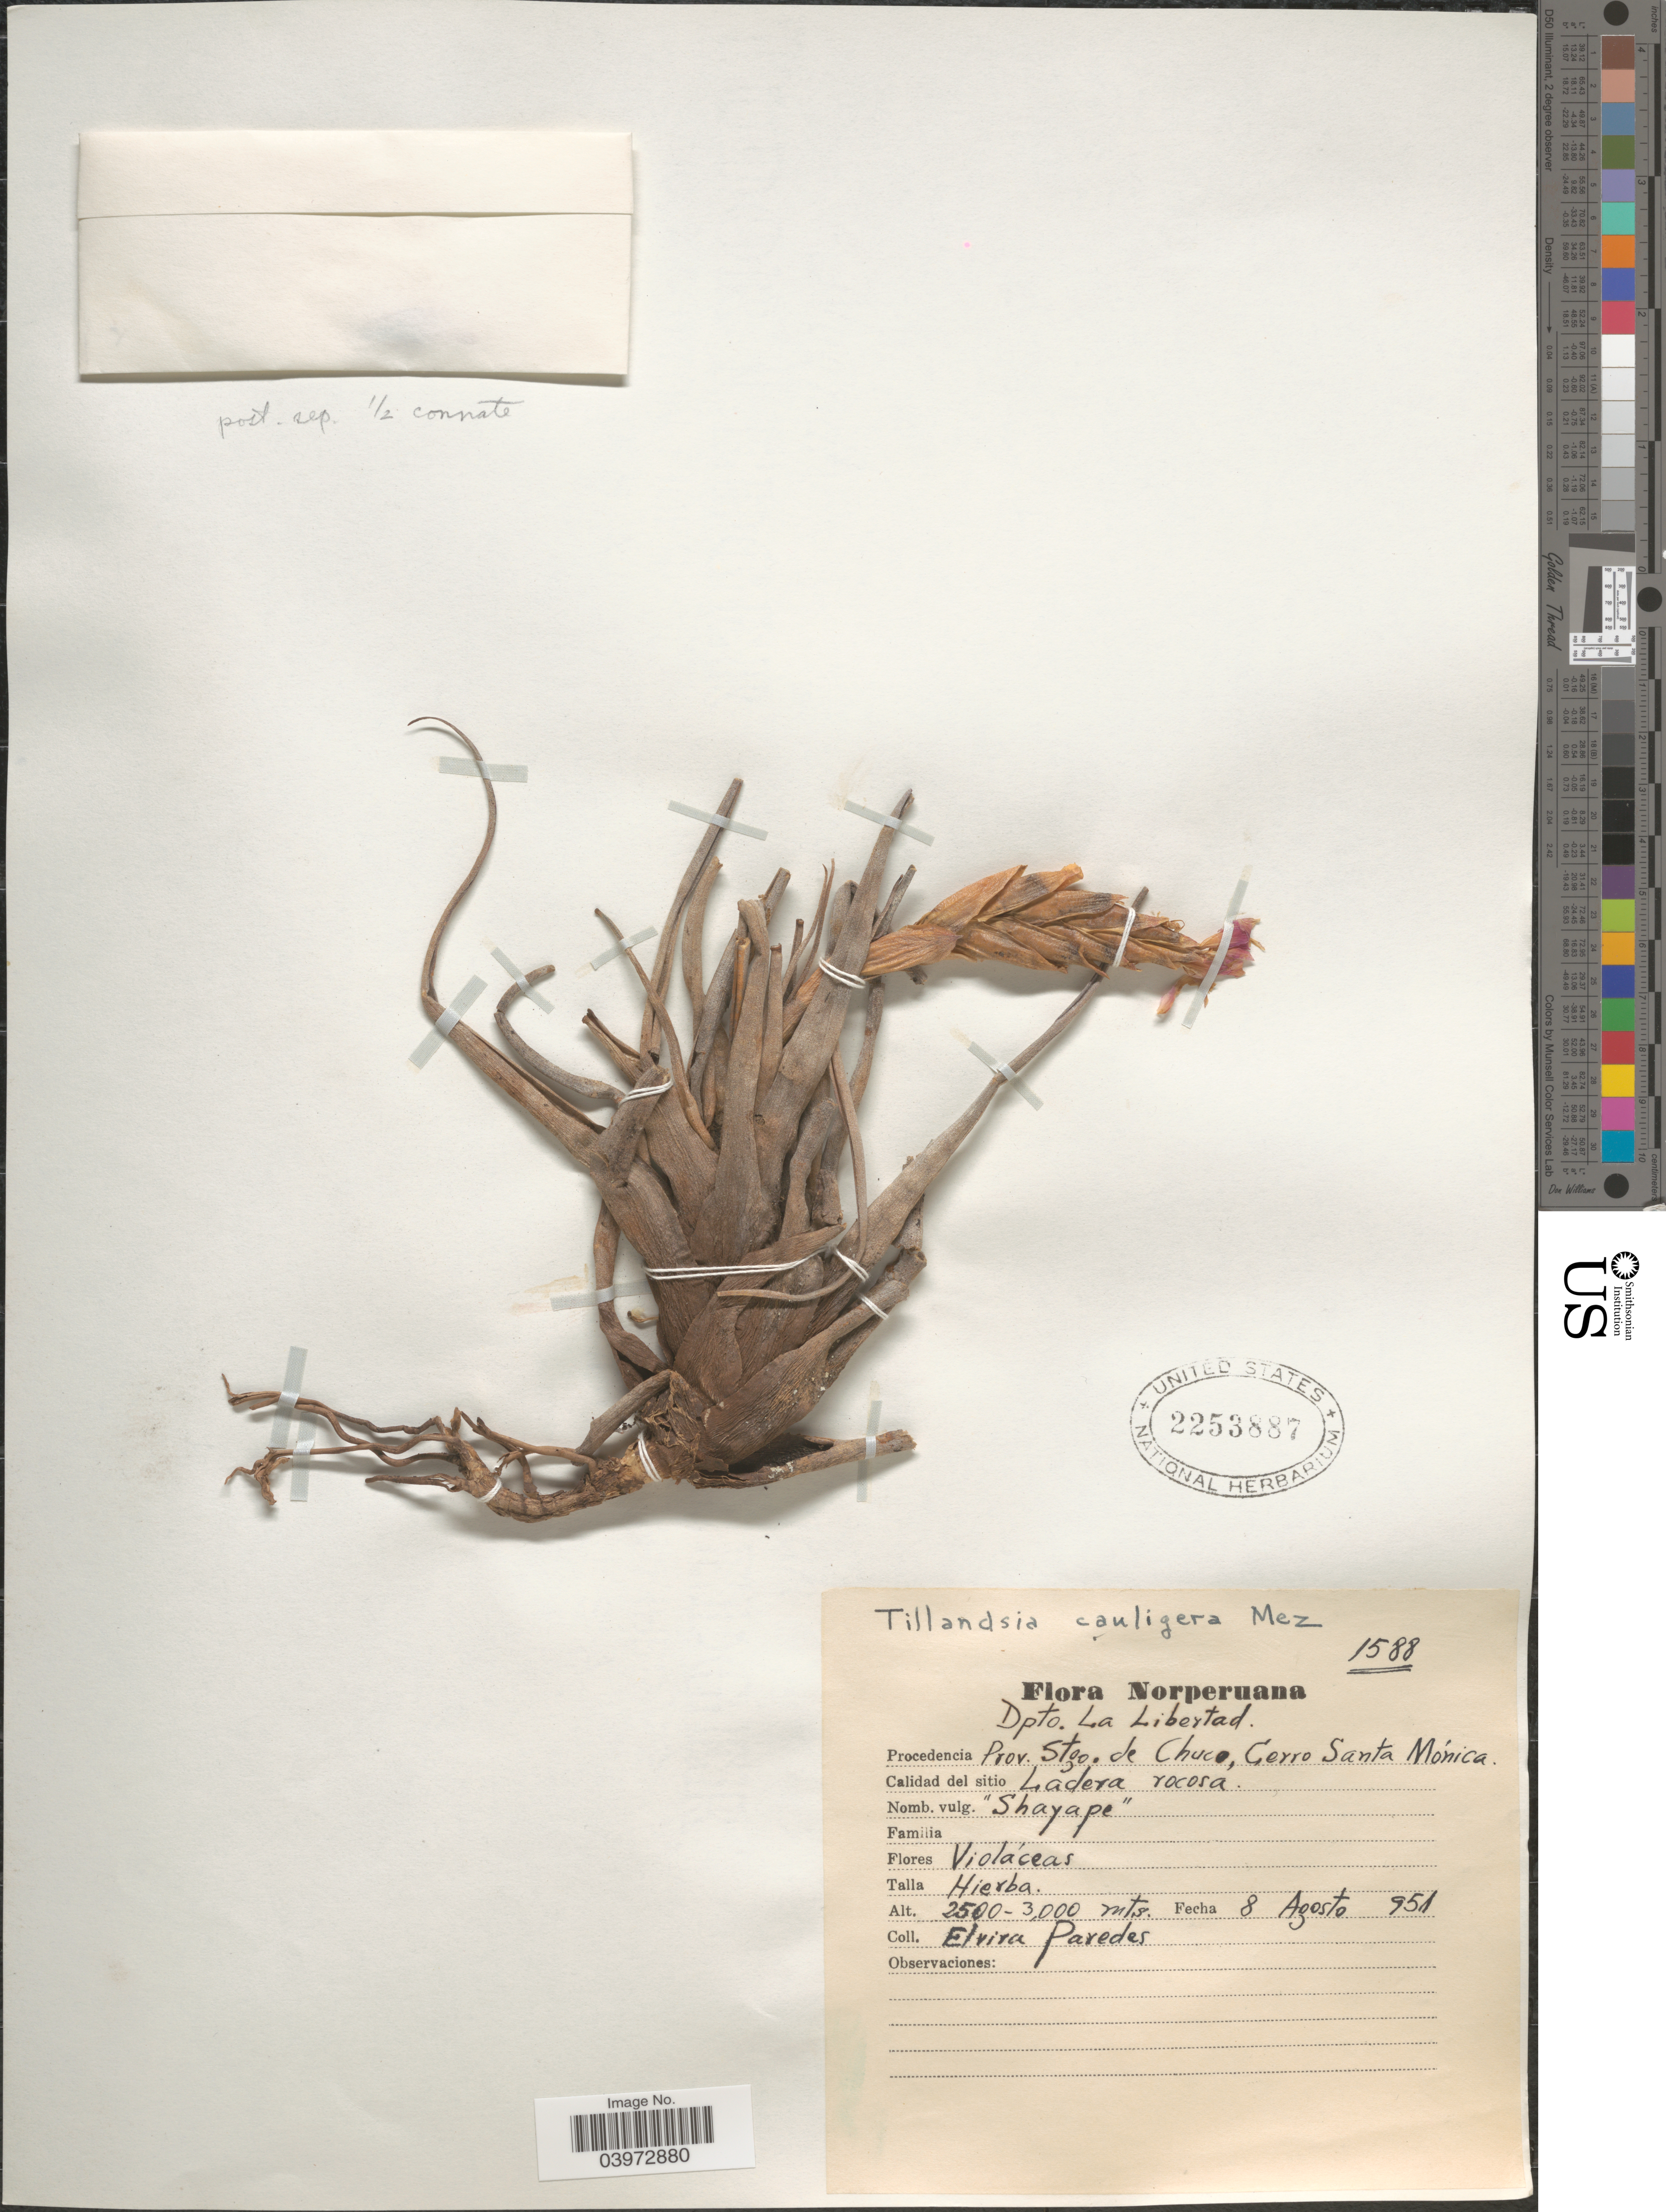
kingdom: Plantae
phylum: Tracheophyta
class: Liliopsida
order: Poales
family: Bromeliaceae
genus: Tillandsia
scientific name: Tillandsia cauligera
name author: Mez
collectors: E. Paredes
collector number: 1588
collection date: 1951-08-08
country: Peru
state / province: La Libertad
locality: Norperuana. Dpto. La Libertad. Prov. Stgo. de Chuco, Cerro Santa Mónica.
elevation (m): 2500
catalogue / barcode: US 2253887